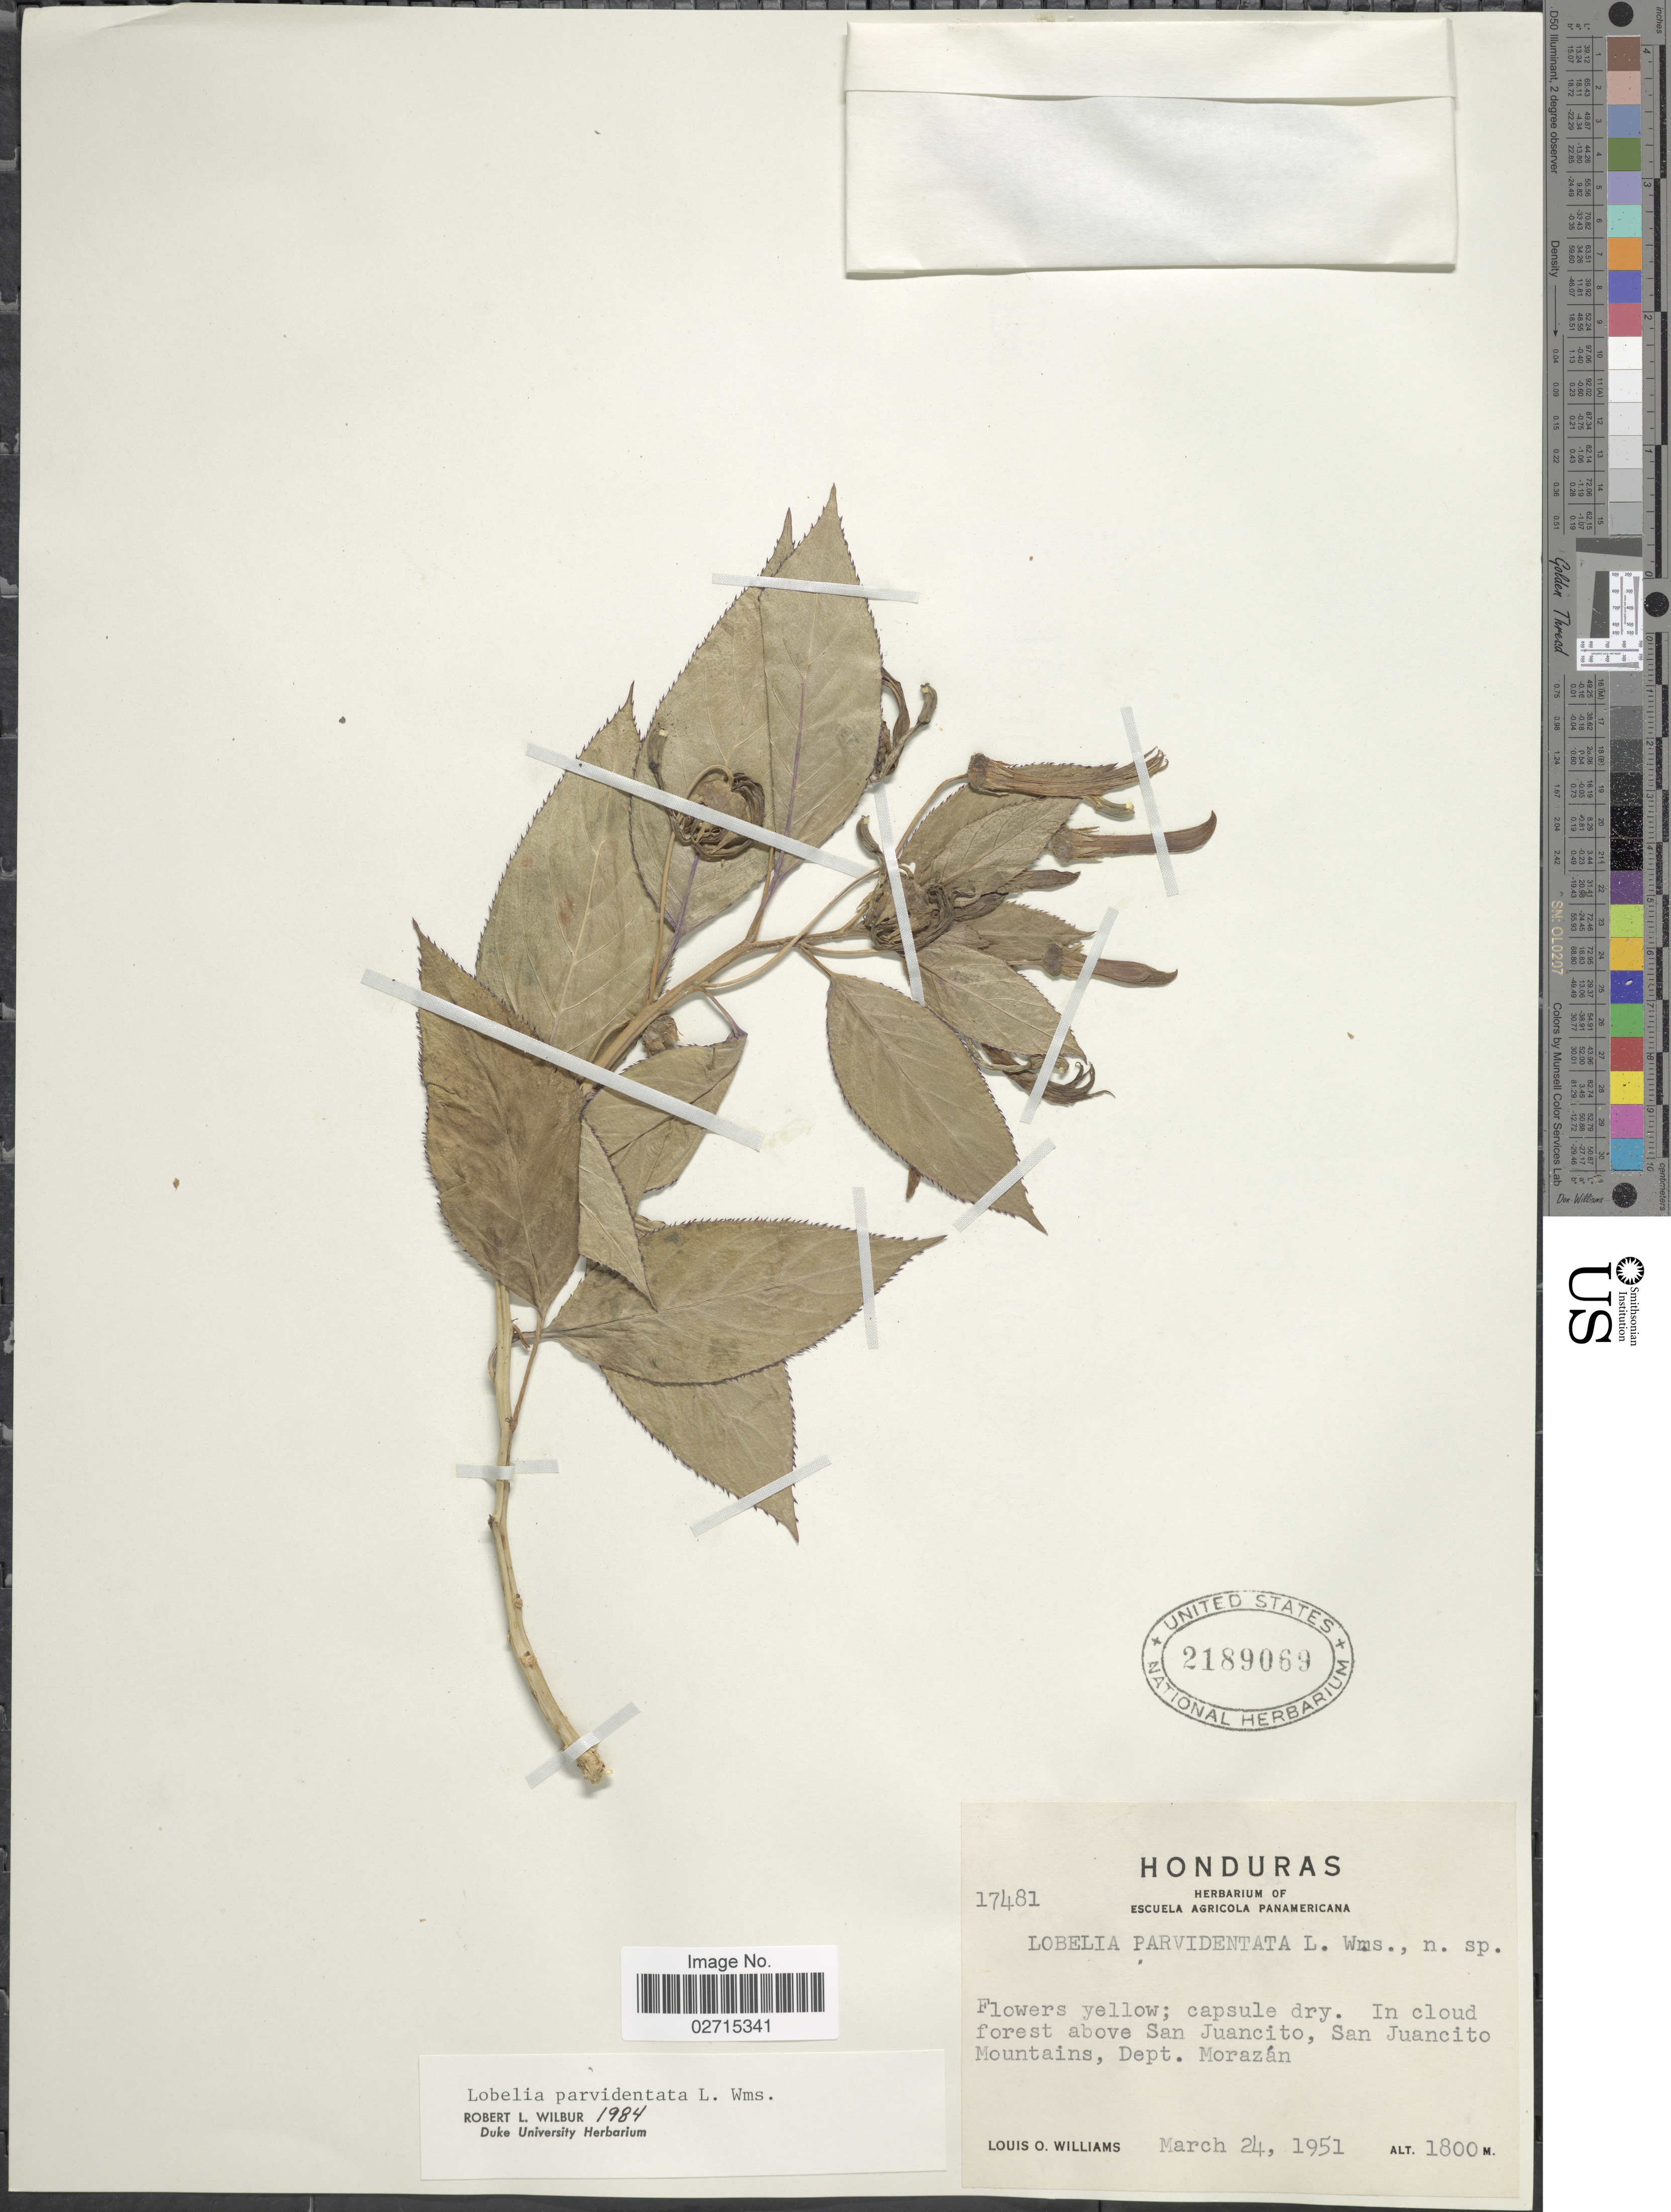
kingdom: Plantae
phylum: Tracheophyta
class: Magnoliopsida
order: Asterales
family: Campanulaceae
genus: Lobelia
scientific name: Lobelia parvidentata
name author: L.O. Williams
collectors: L. O. Williams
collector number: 17481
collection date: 1951-03-24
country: Honduras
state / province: Fco. Morazán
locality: In cloud forest above San Juancito, San Juancito Mountains, Dept. Morazán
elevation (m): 1800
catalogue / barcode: US 2189069